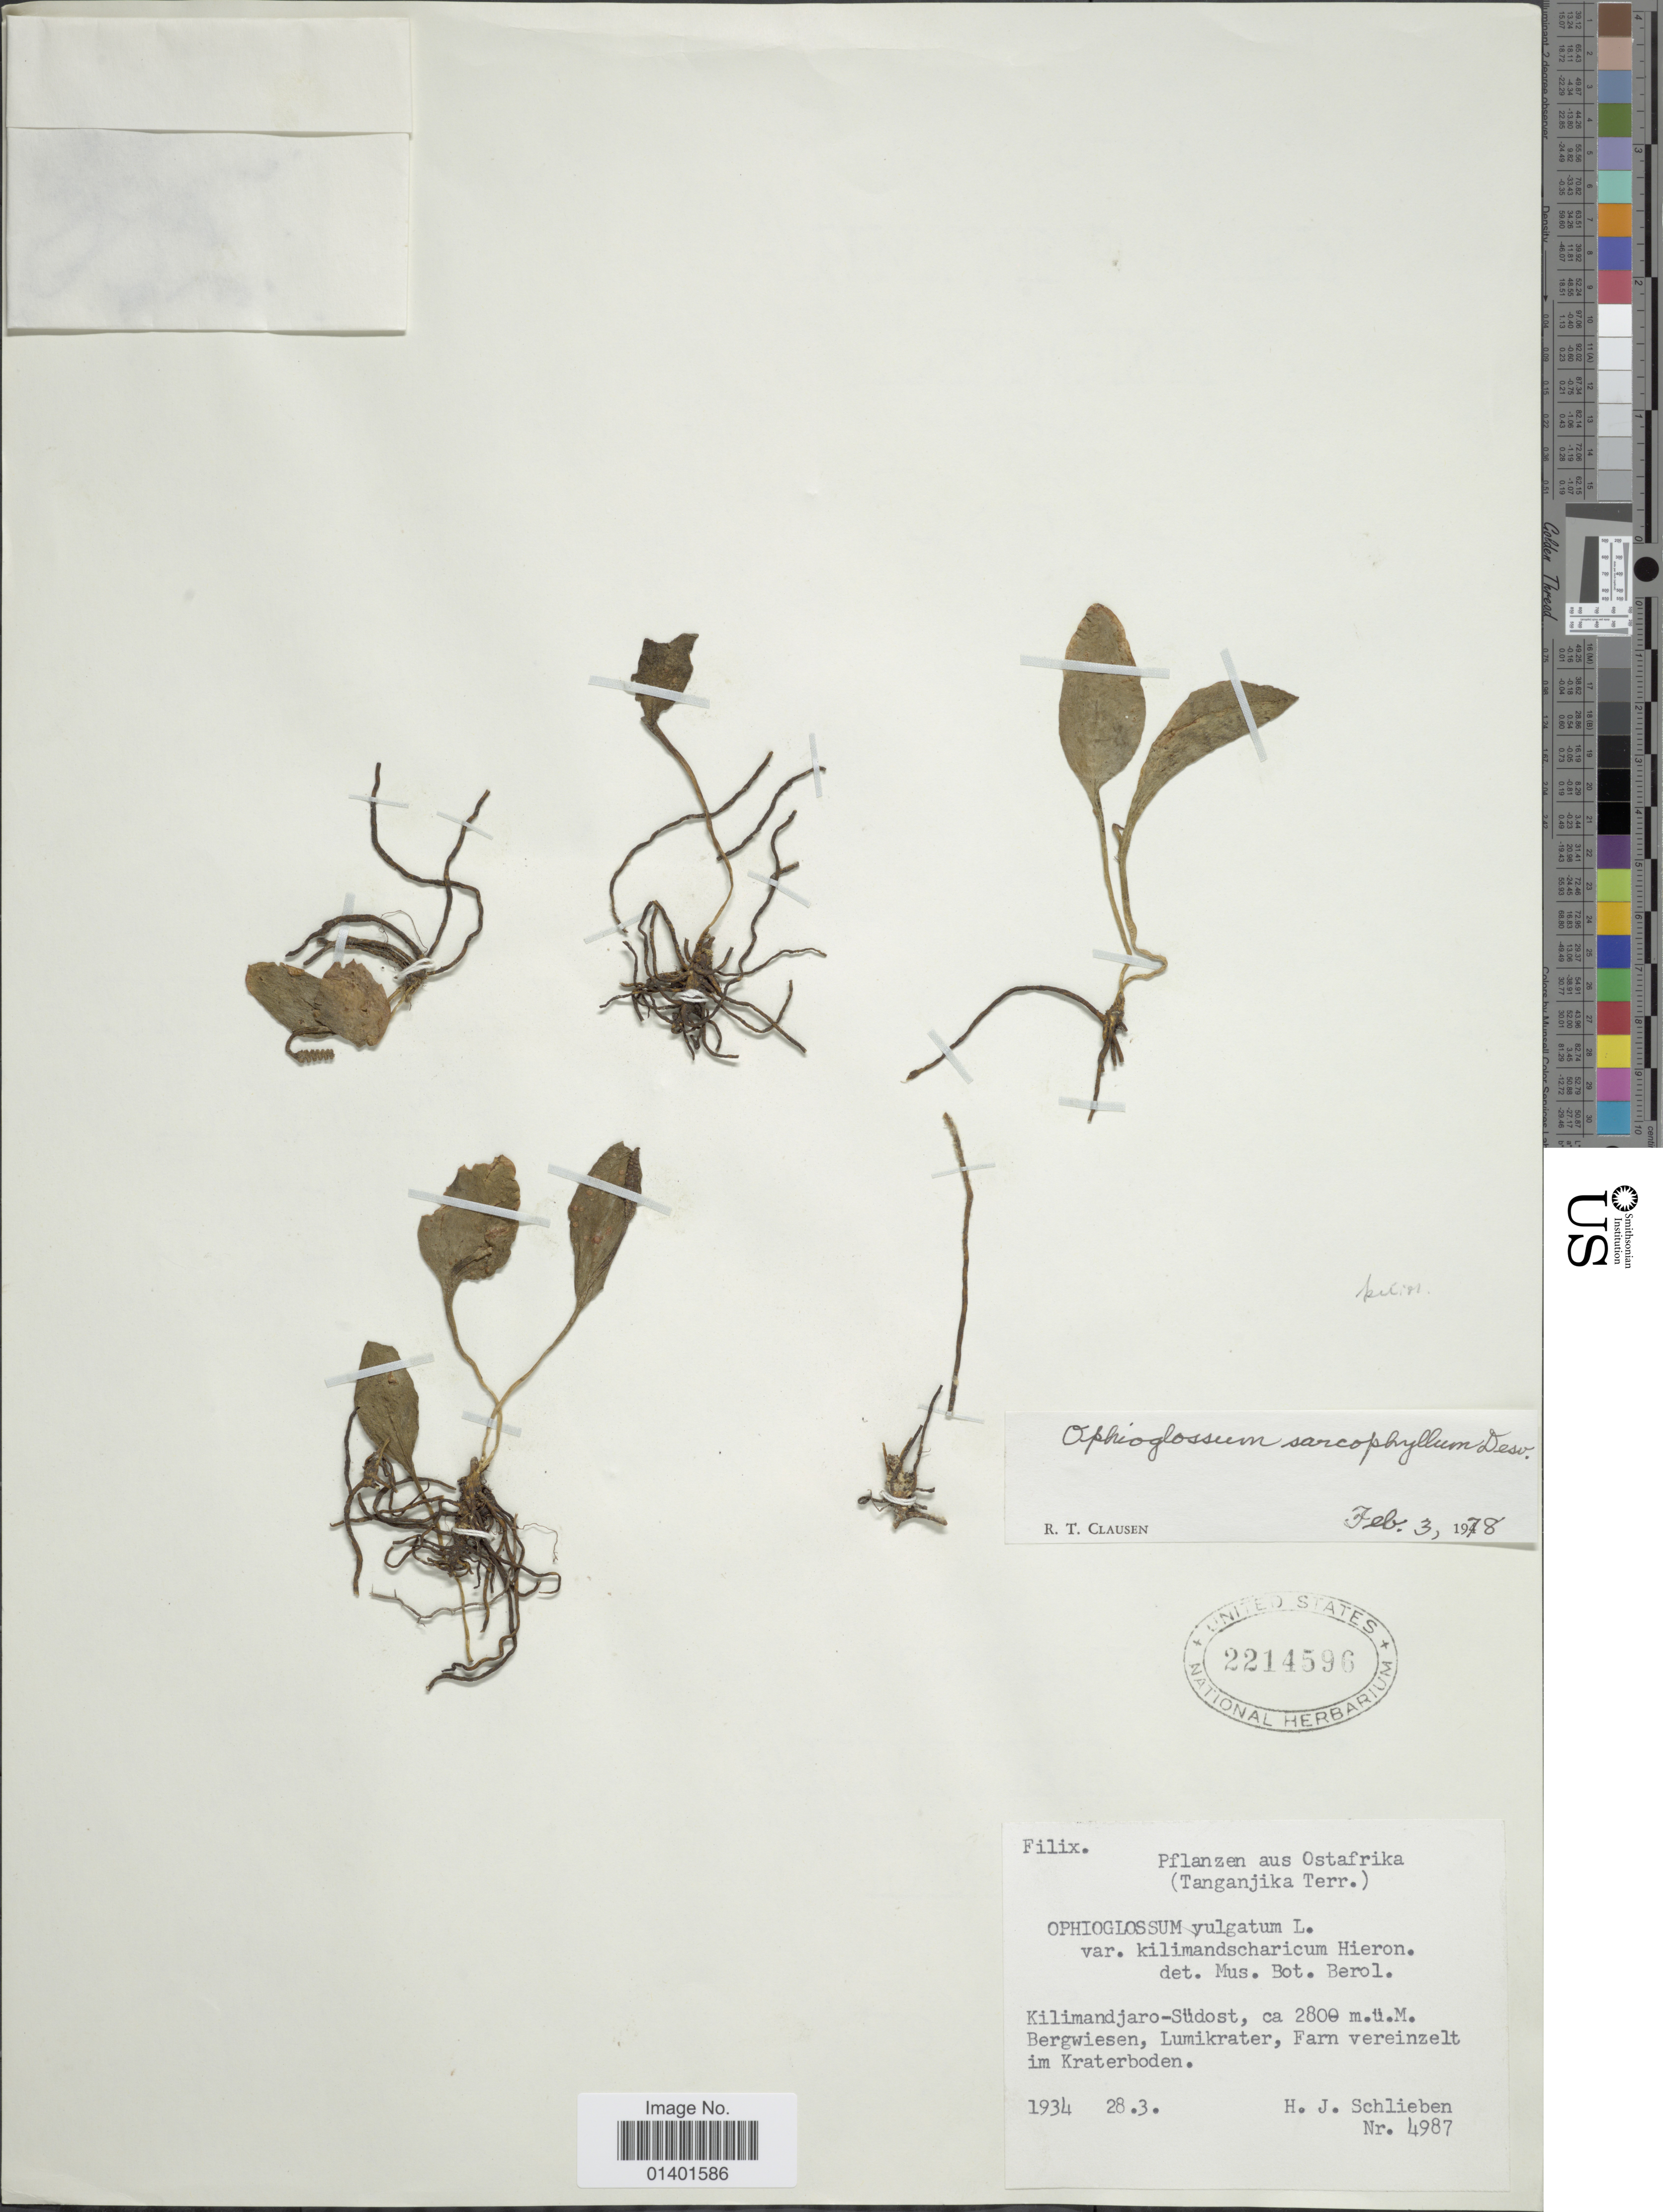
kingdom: Plantae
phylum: Tracheophyta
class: Polypodiopsida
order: Ophioglossales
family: Ophioglossaceae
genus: Ophioglossum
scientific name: Ophioglossum nudicaule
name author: L. f.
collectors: H. J. Schlieben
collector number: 4987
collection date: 1934-03-28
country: Tanzania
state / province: Kilimanjaro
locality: Ostafrika, Tanganjika Terr., Kilimanjaro-Sudost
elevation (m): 2800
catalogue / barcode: US 2214596